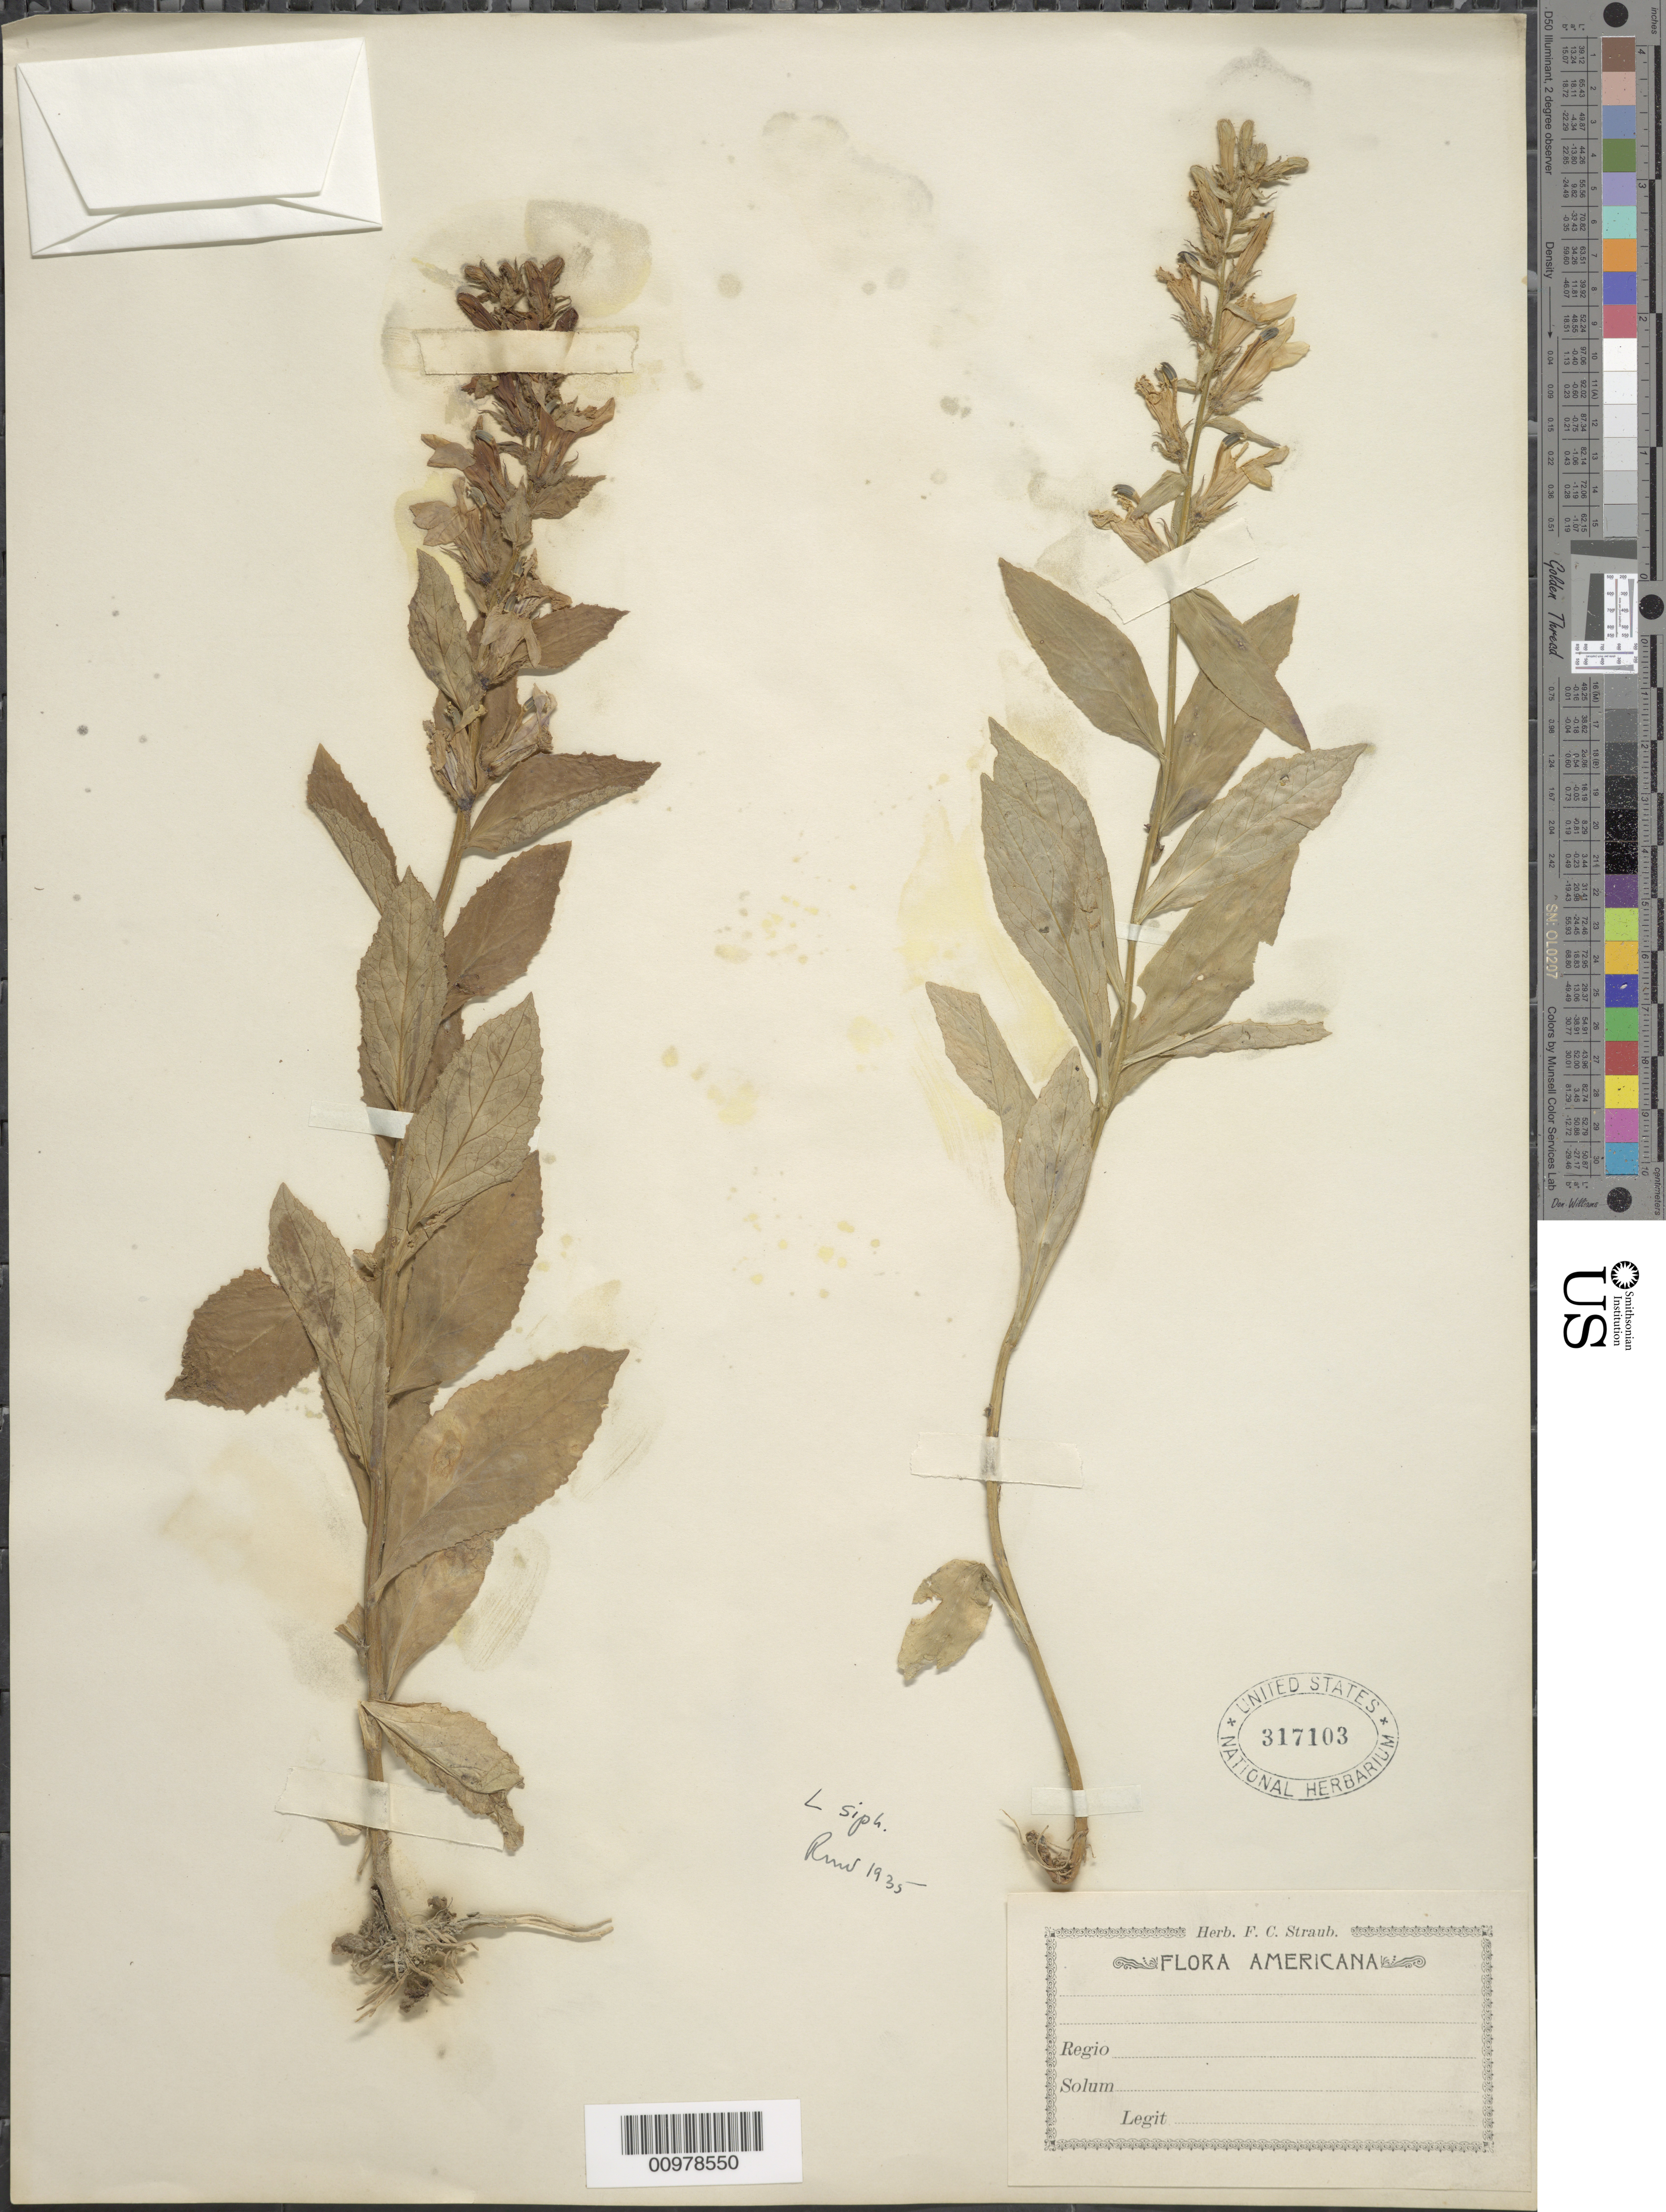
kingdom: Plantae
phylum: Tracheophyta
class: Magnoliopsida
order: Asterales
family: Campanulaceae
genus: Lobelia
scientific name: Lobelia siphilitica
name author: L.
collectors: F. Straub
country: United States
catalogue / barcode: US 317103